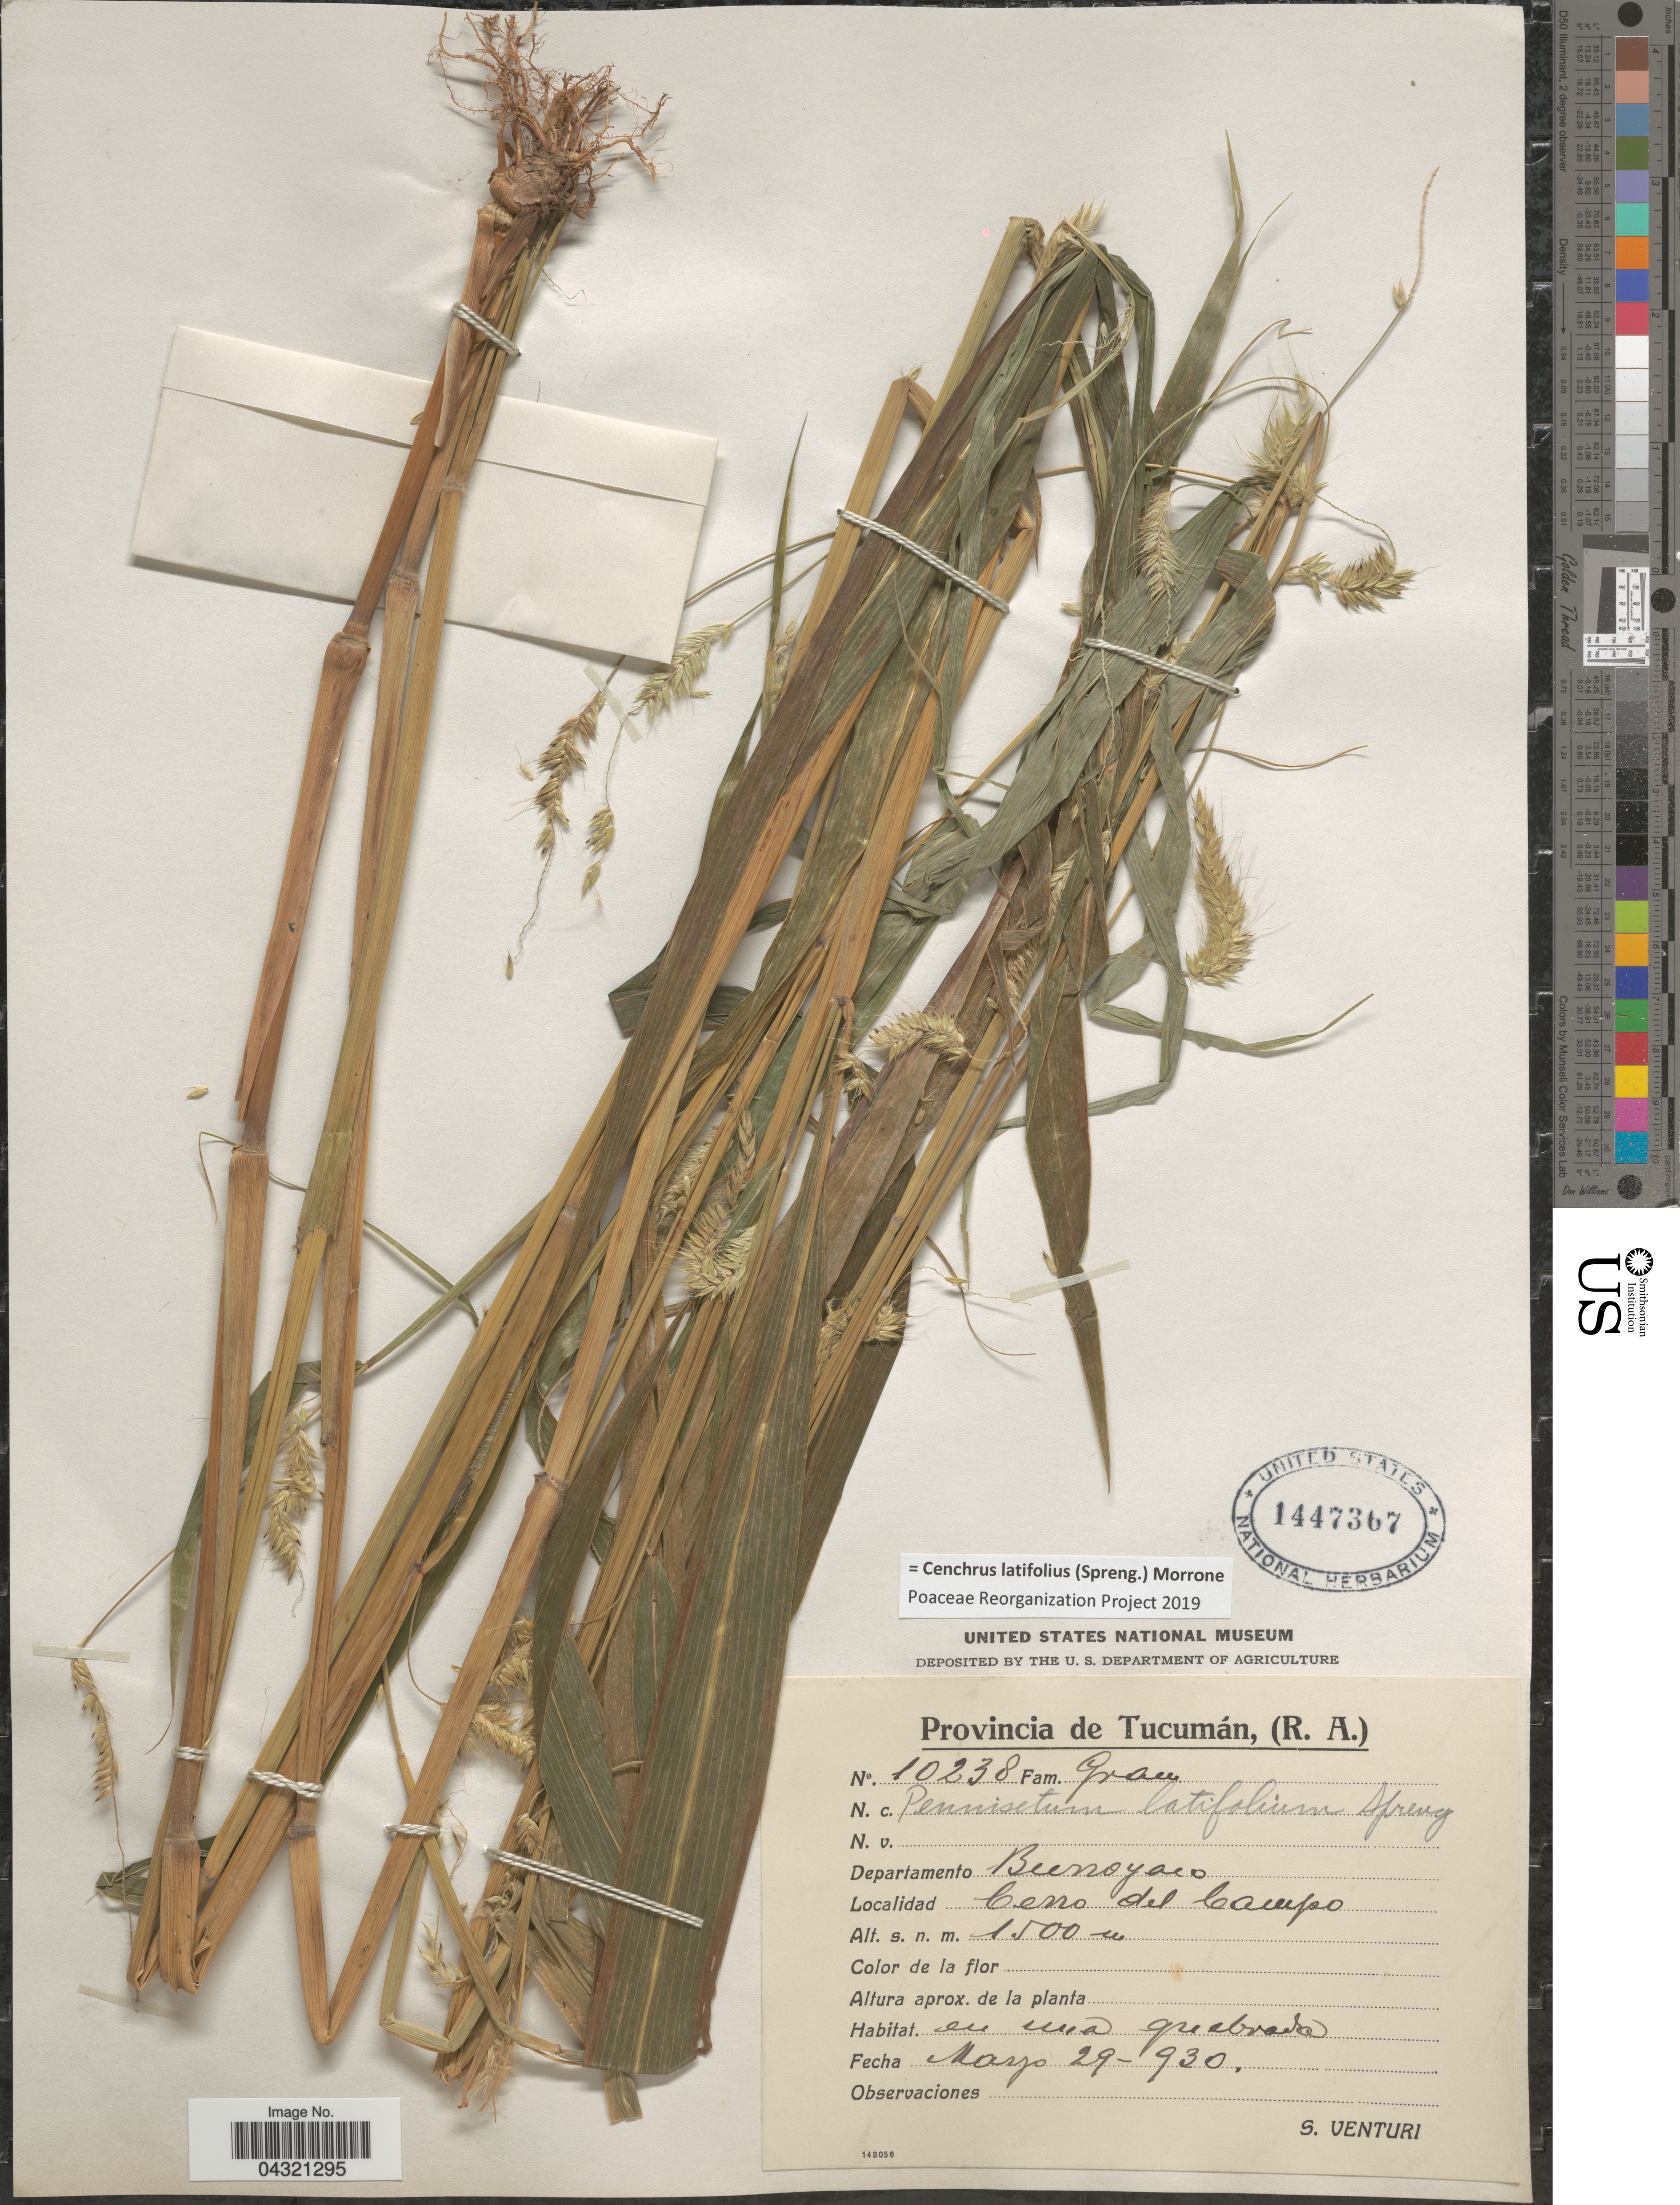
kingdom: Plantae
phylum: Tracheophyta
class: Liliopsida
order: Poales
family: Poaceae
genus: Cenchrus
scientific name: Cenchrus latifolius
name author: (Spreng.) Morrone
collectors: S. Venturi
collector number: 10238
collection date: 1930-03-29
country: Argentina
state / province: Tucuman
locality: Departamento Buroyaco. Cerro del Campo.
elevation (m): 1500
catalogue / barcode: US 1447367